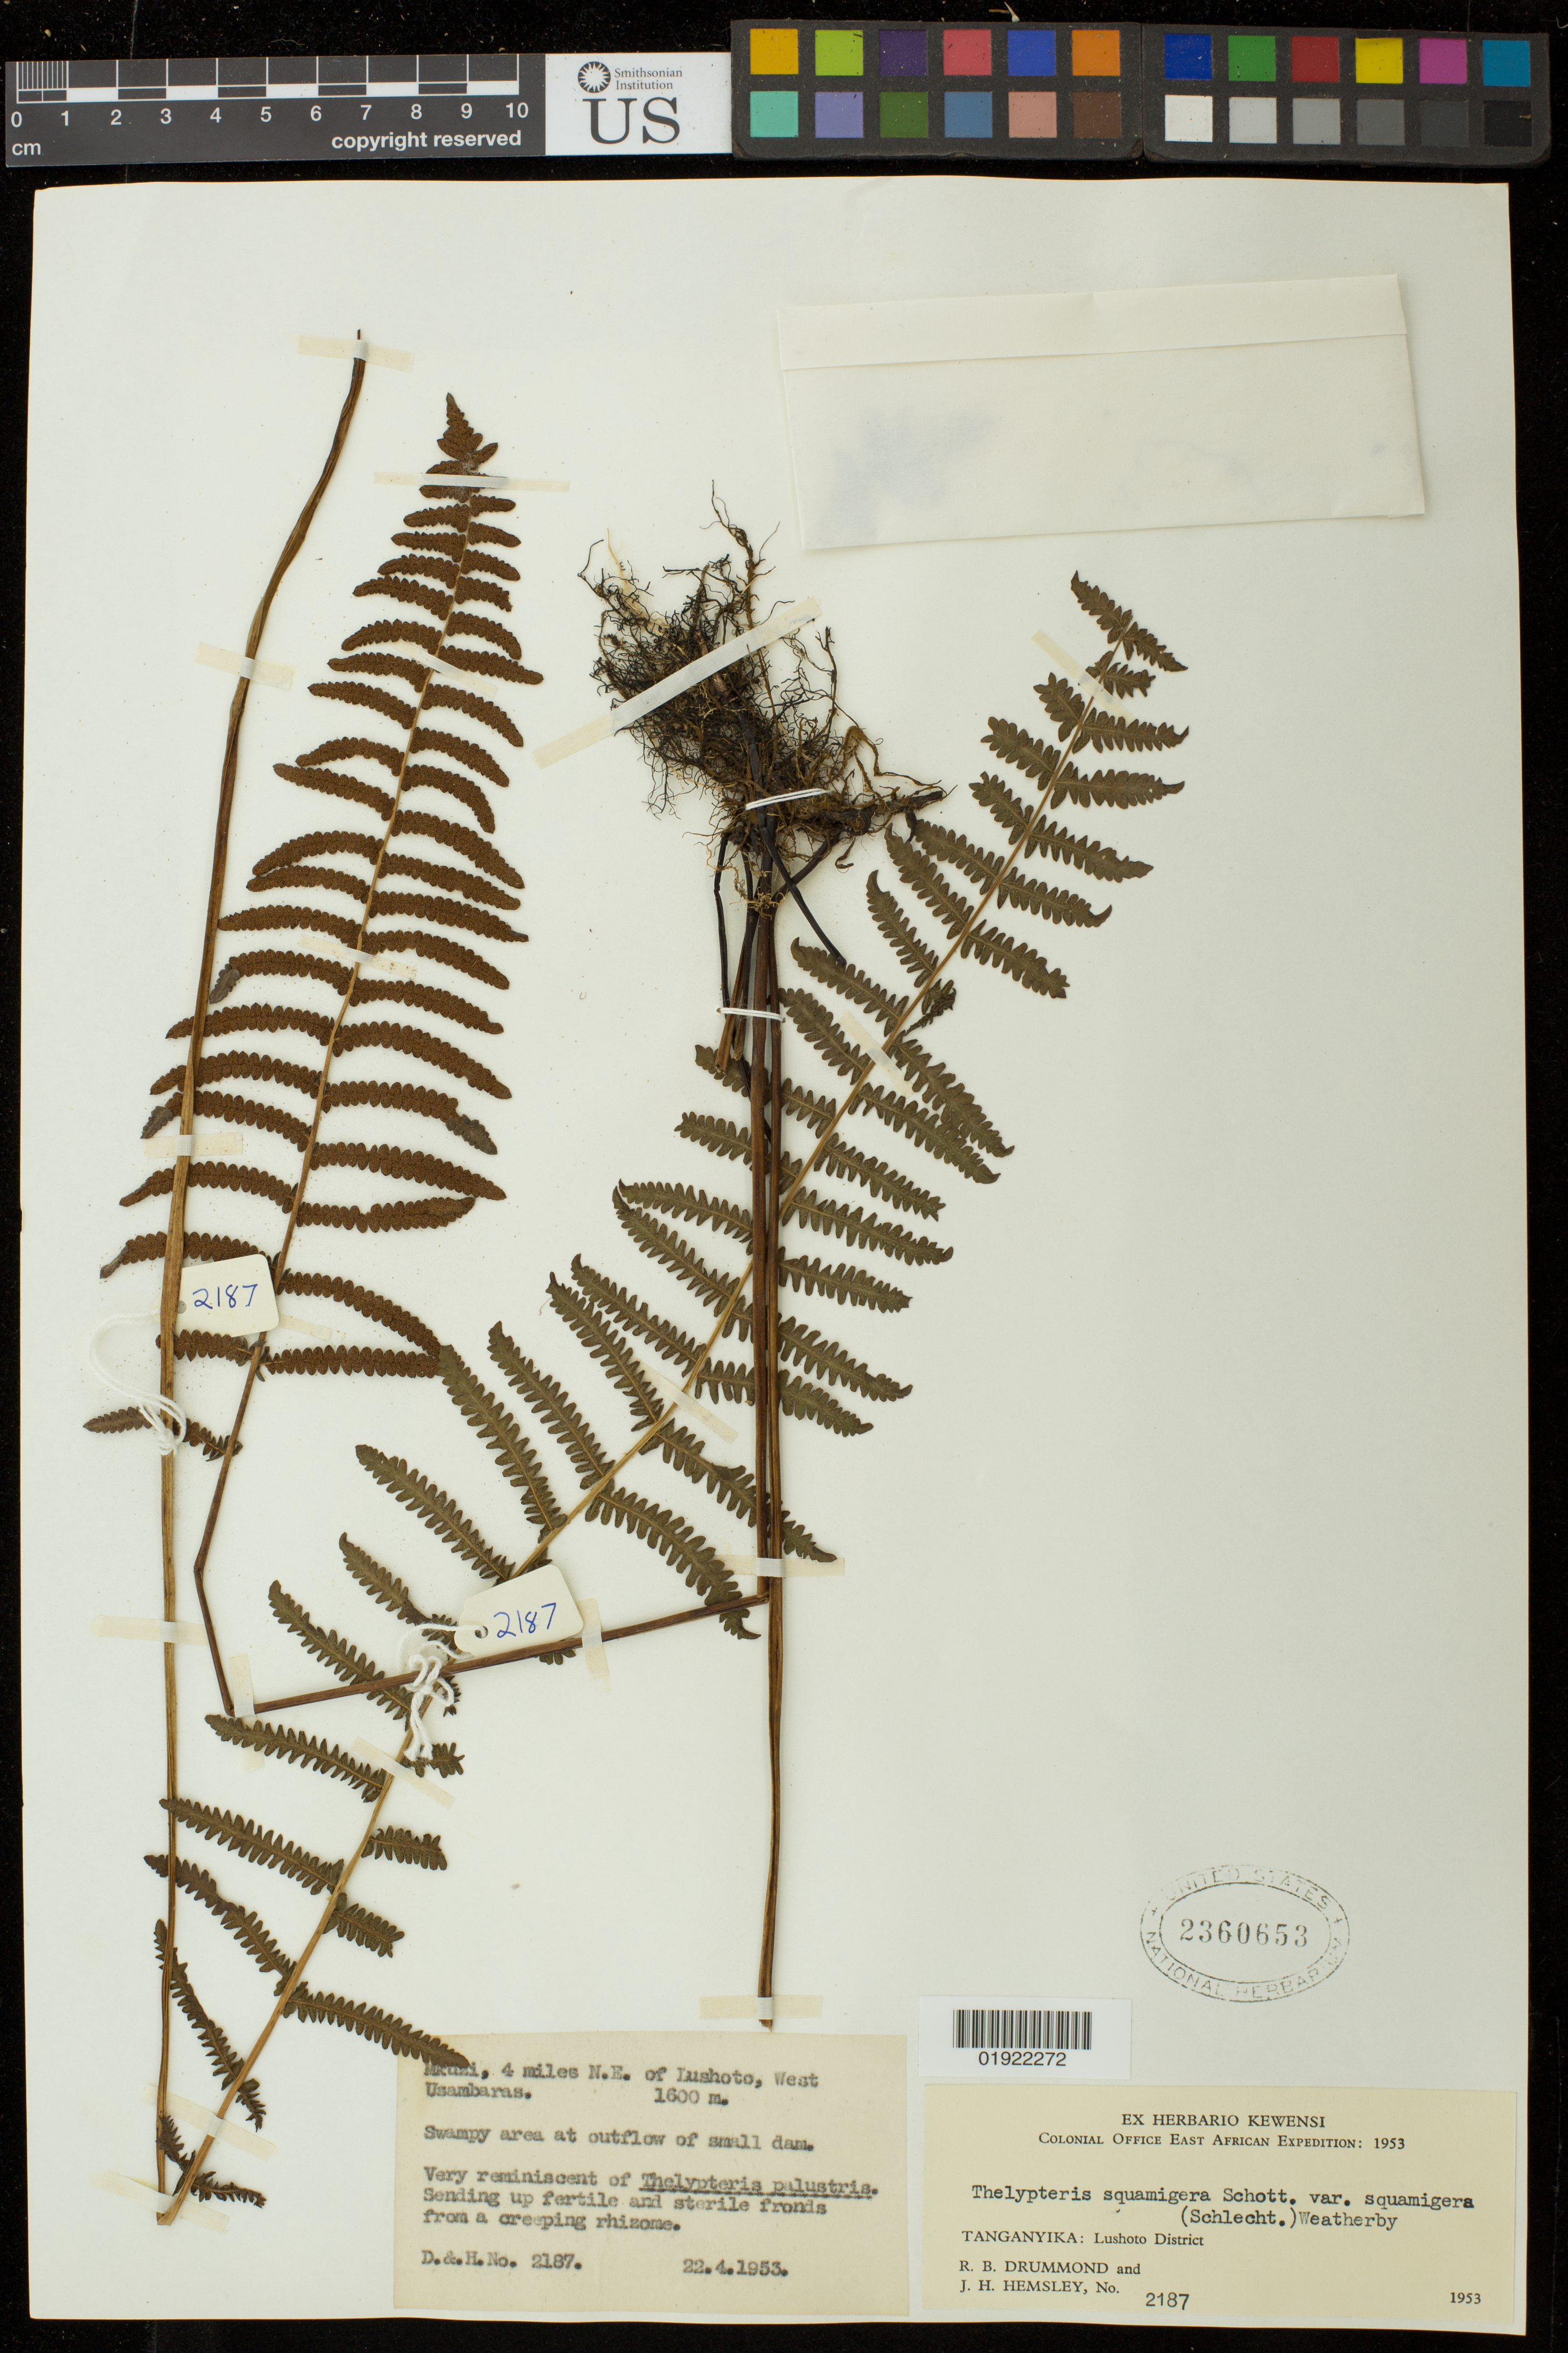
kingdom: Plantae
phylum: Tracheophyta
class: Polypodiopsida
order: Polypodiales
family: Thelypteridaceae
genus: Thelypteris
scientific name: Thelypteris confluens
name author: (Thunb.) C.V. Morton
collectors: R. Drummond & J. H. Hemsley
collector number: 2187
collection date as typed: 22.4.1953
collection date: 1953-04-22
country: Tanzania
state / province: Tanga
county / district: Lushoto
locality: Mkuai, 4 miles N.E. of Lushoto, West Usambaras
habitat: swampy area at outflow of small dam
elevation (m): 1600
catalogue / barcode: US 2360653